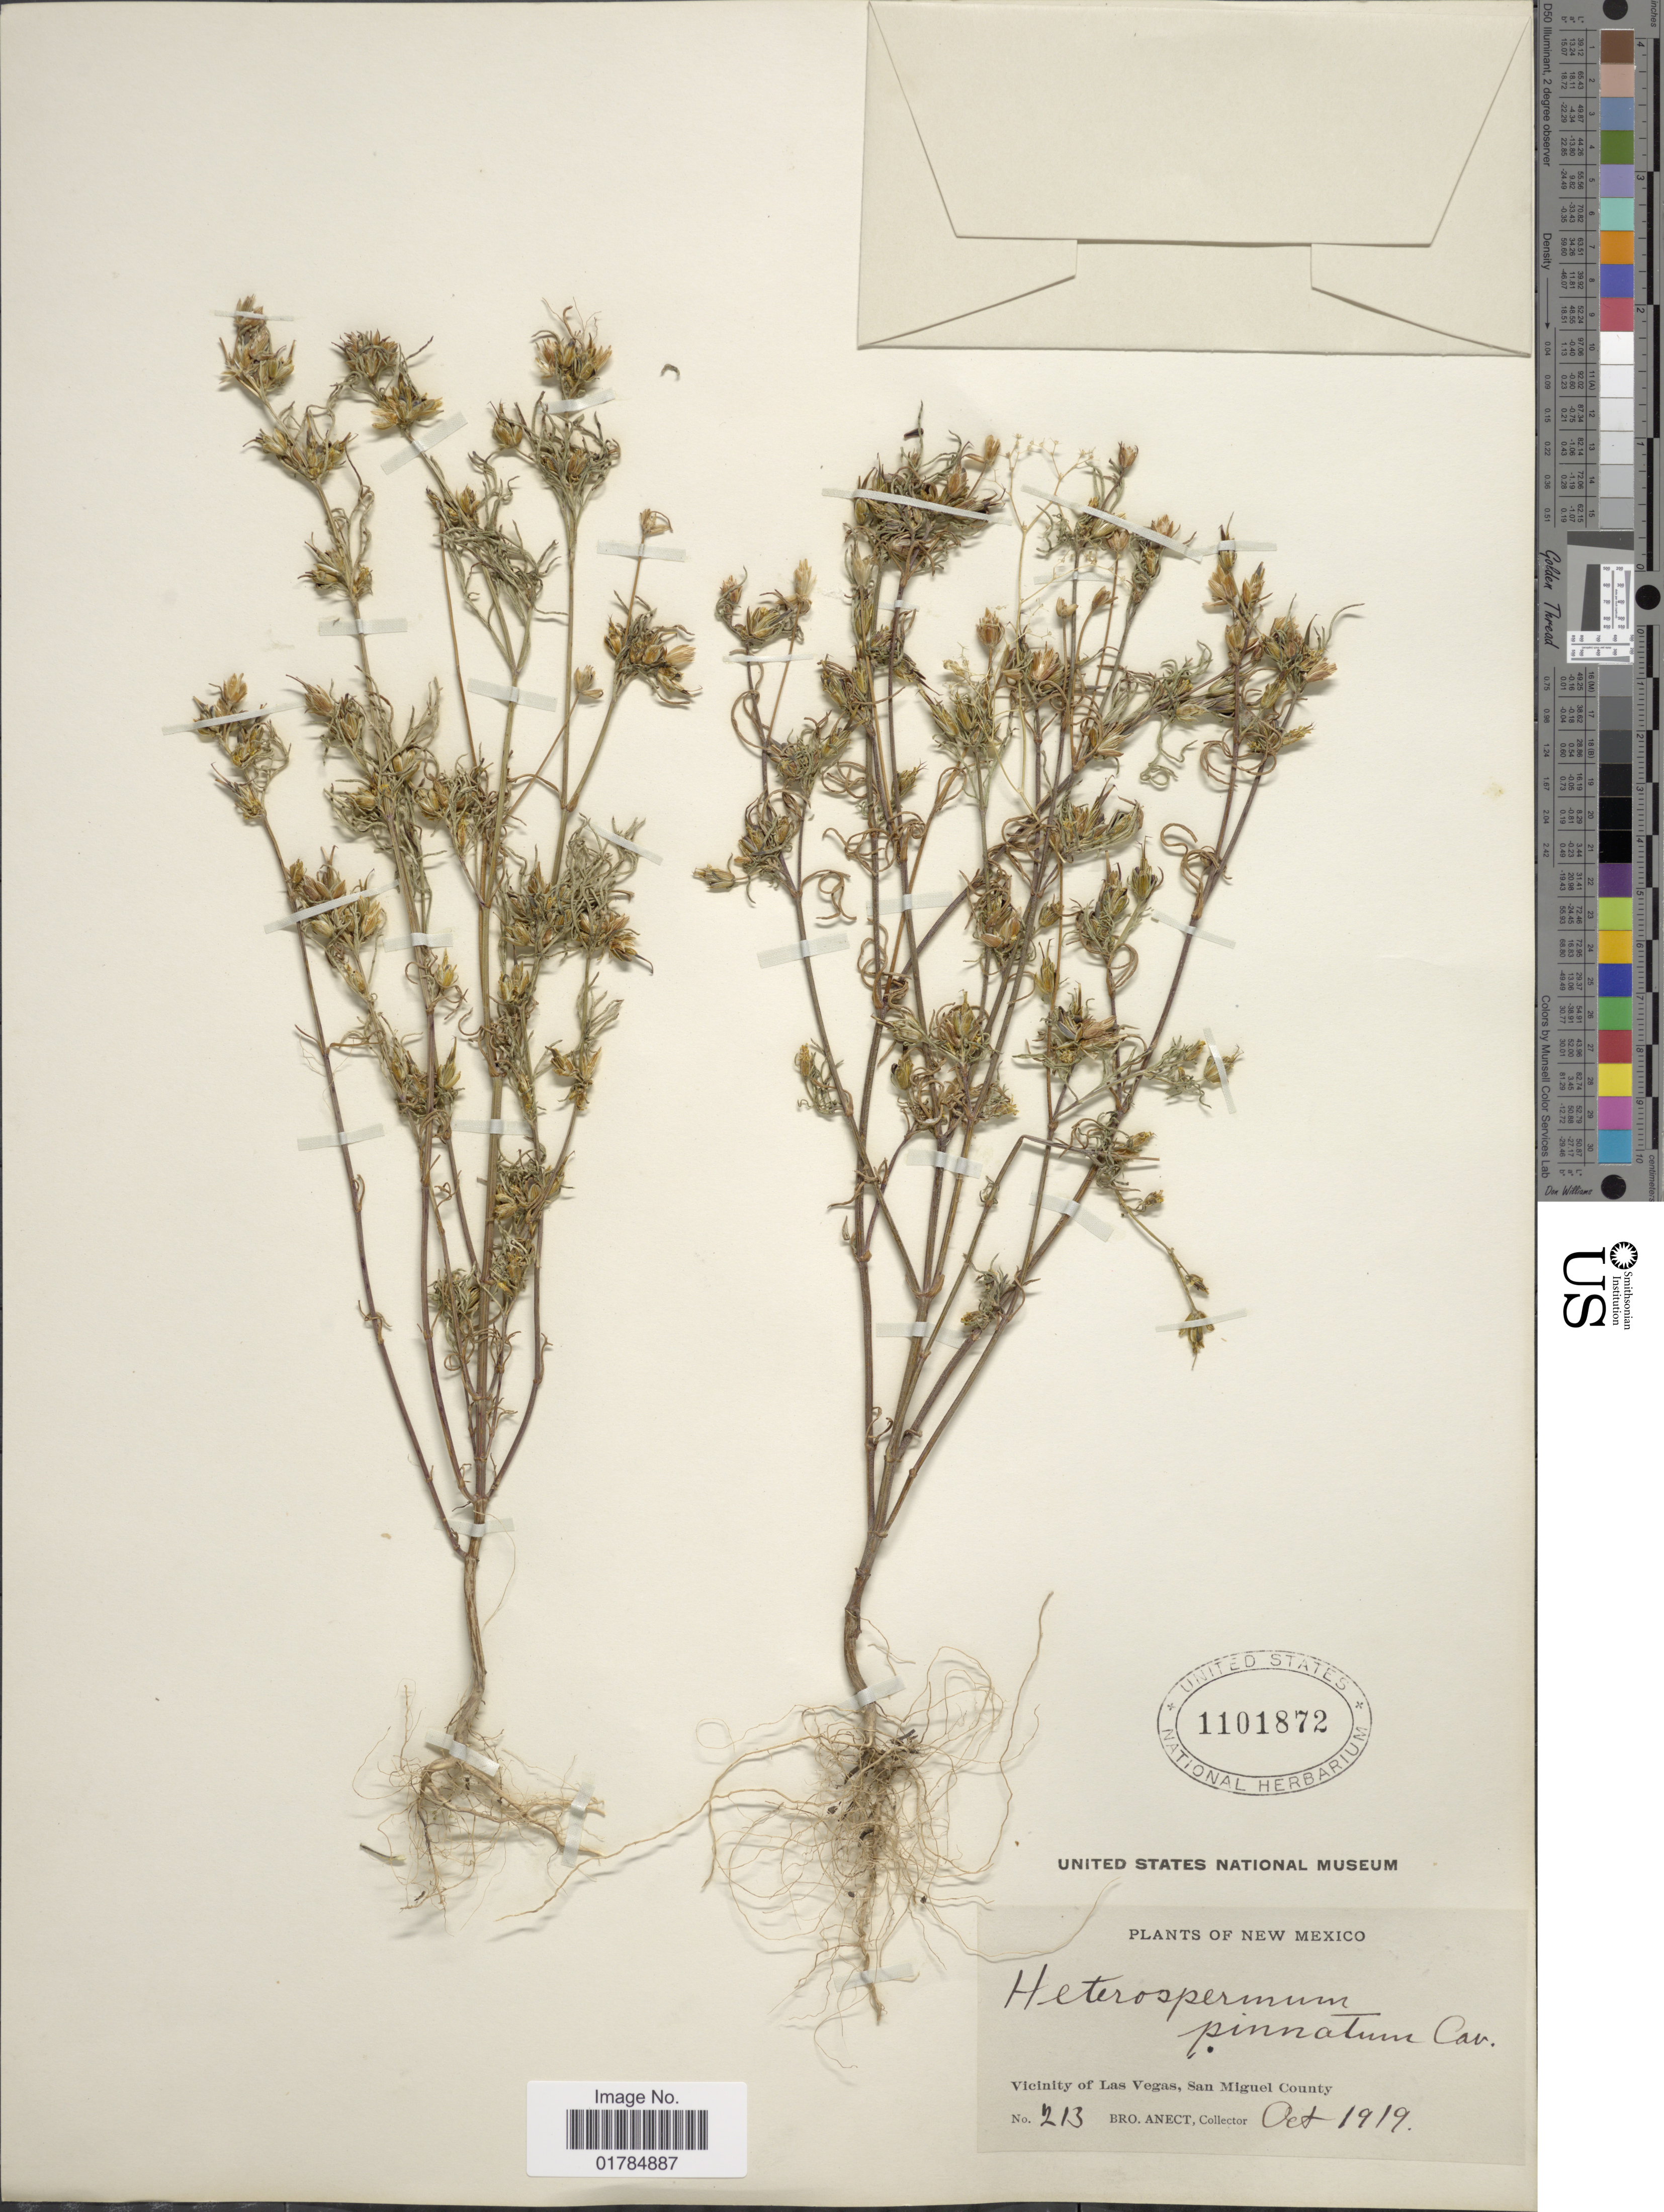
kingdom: Plantae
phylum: Tracheophyta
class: Magnoliopsida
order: Asterales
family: Asteraceae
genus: Heterosperma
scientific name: Heterosperma pinnatum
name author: Cav.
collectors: B. Anect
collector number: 213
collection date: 1919-10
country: United States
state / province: New Mexico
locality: Vicinity of Las Vegas, San Miguel County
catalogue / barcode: US 1101872